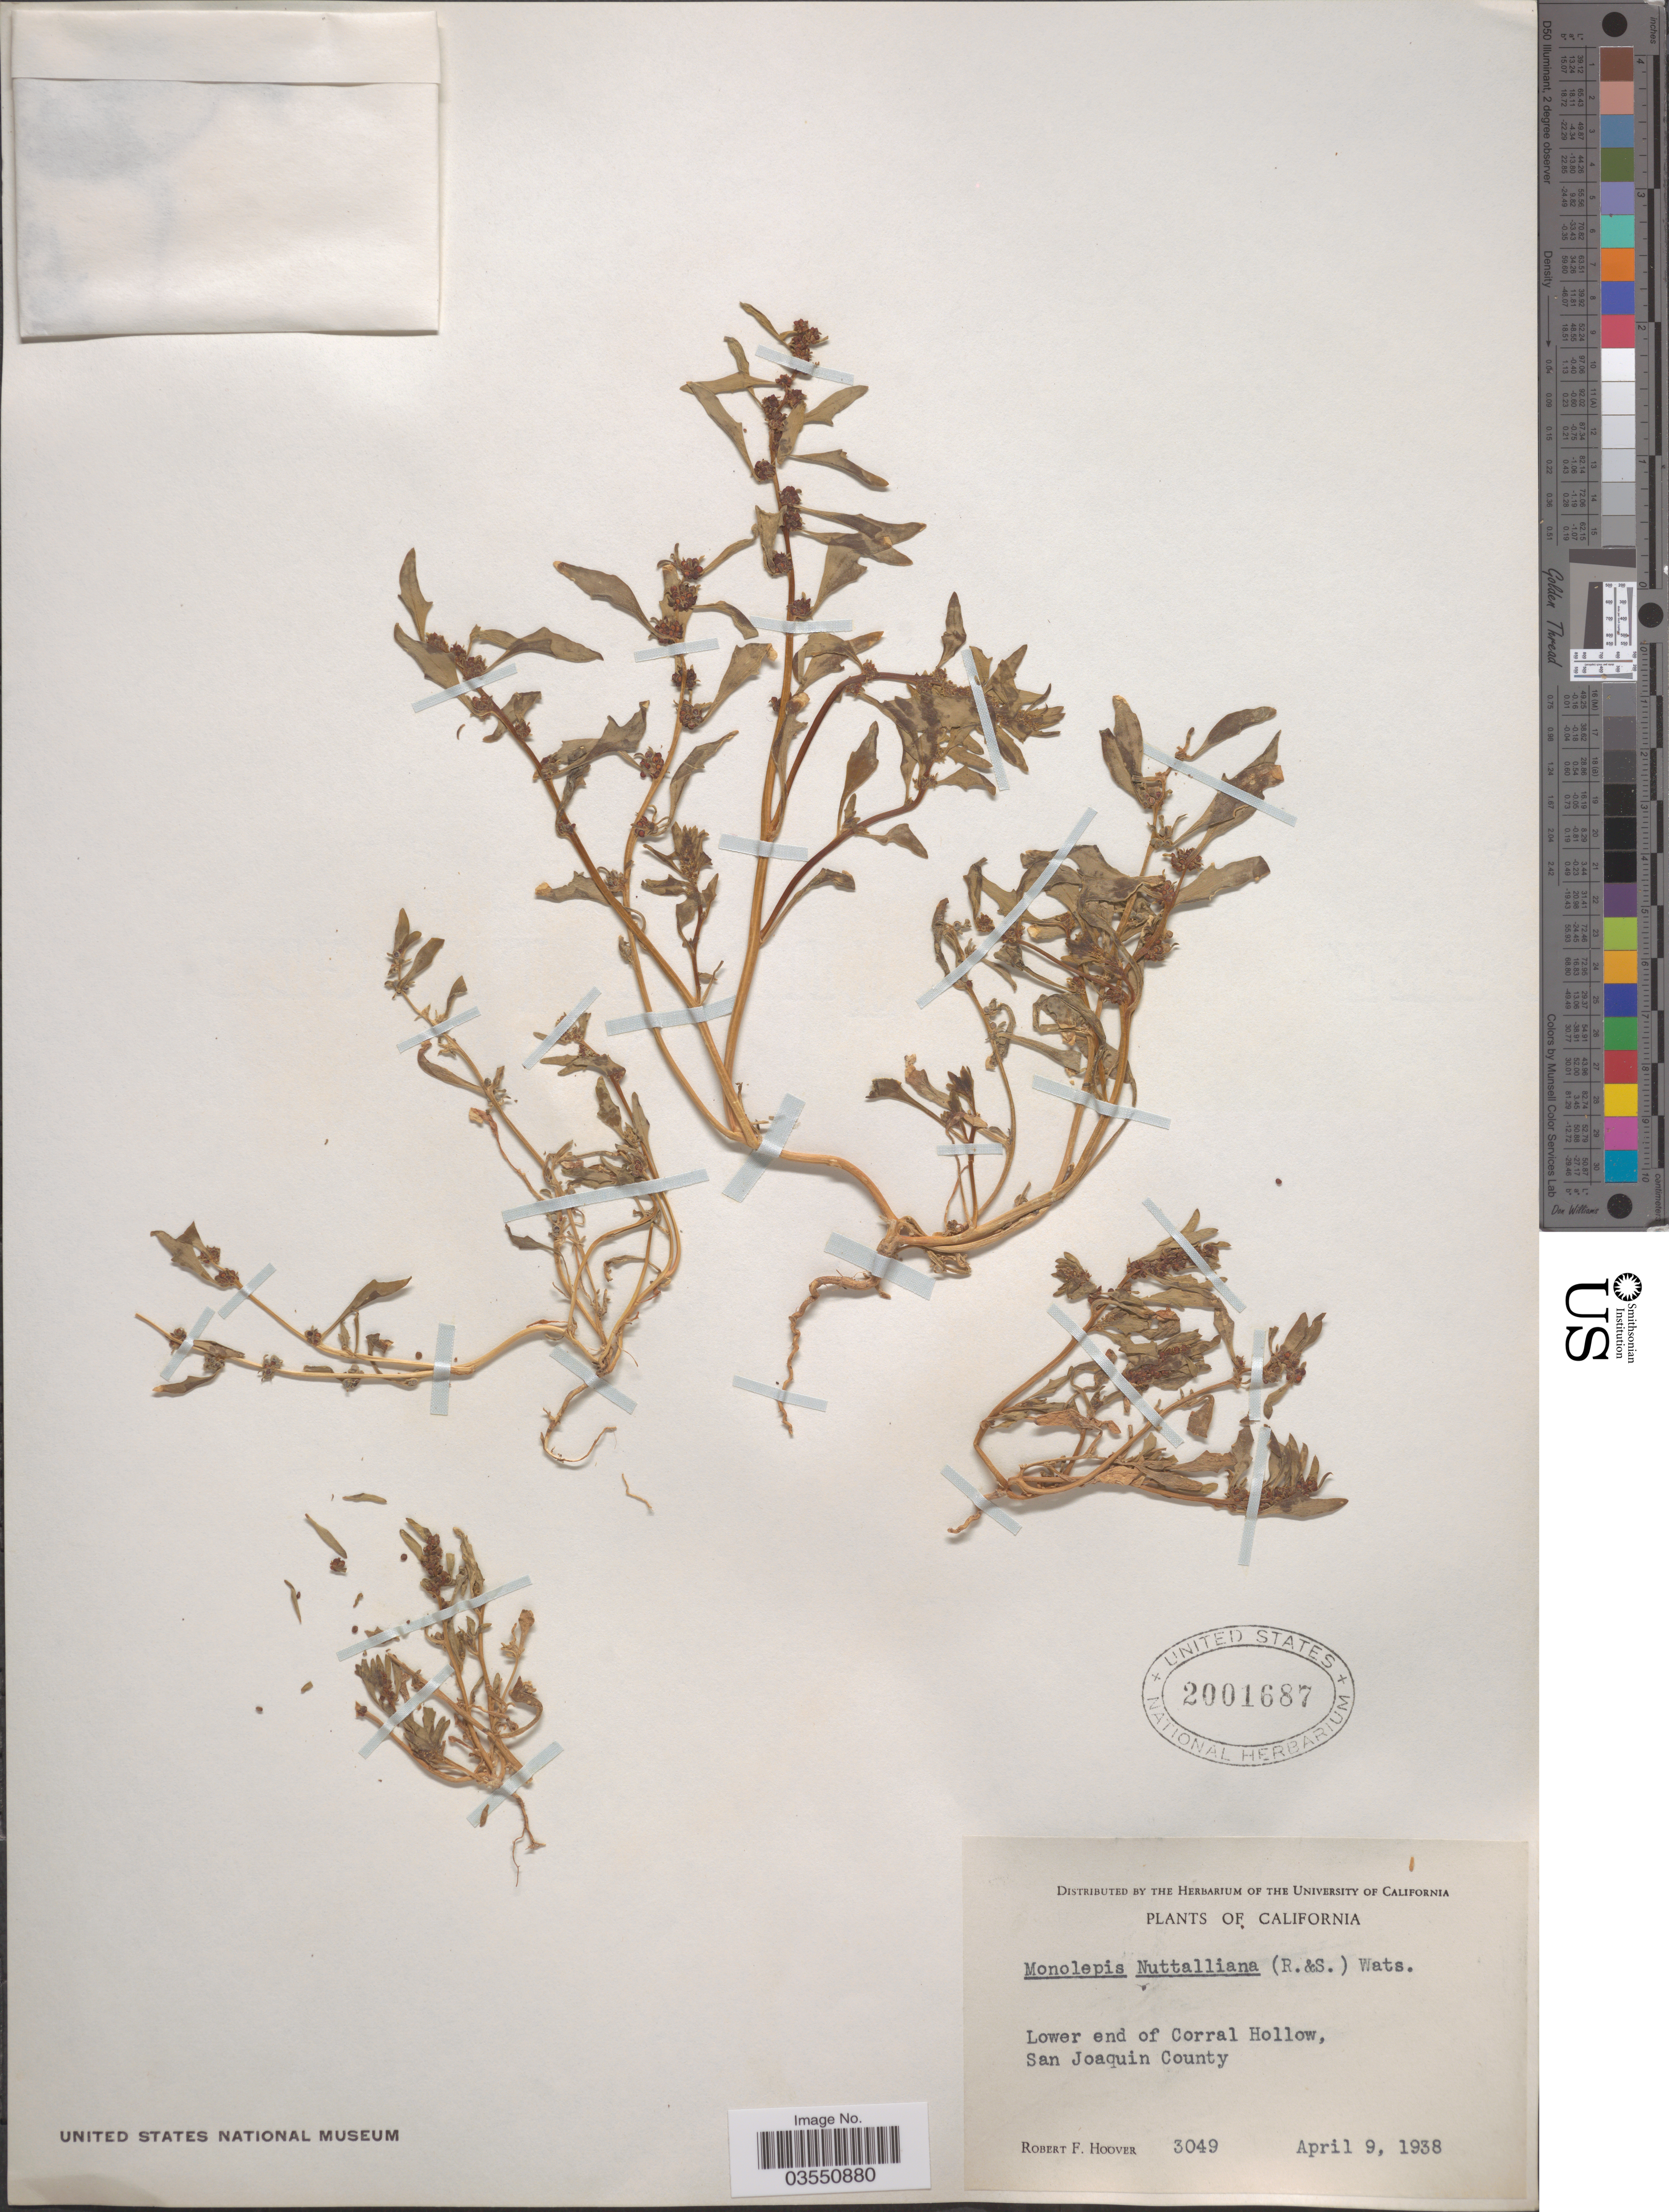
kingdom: Plantae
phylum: Tracheophyta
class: Magnoliopsida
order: Caryophyllales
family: Amaranthaceae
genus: Blitum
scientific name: Blitum nuttallianum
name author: Schult.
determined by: U.S. National Herbarium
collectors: R. F. Hoover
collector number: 3049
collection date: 1938-04-09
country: United States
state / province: California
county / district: San Joaquin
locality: Lower end of Corral Hollow, San Joaquin County.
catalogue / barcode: US 2001687